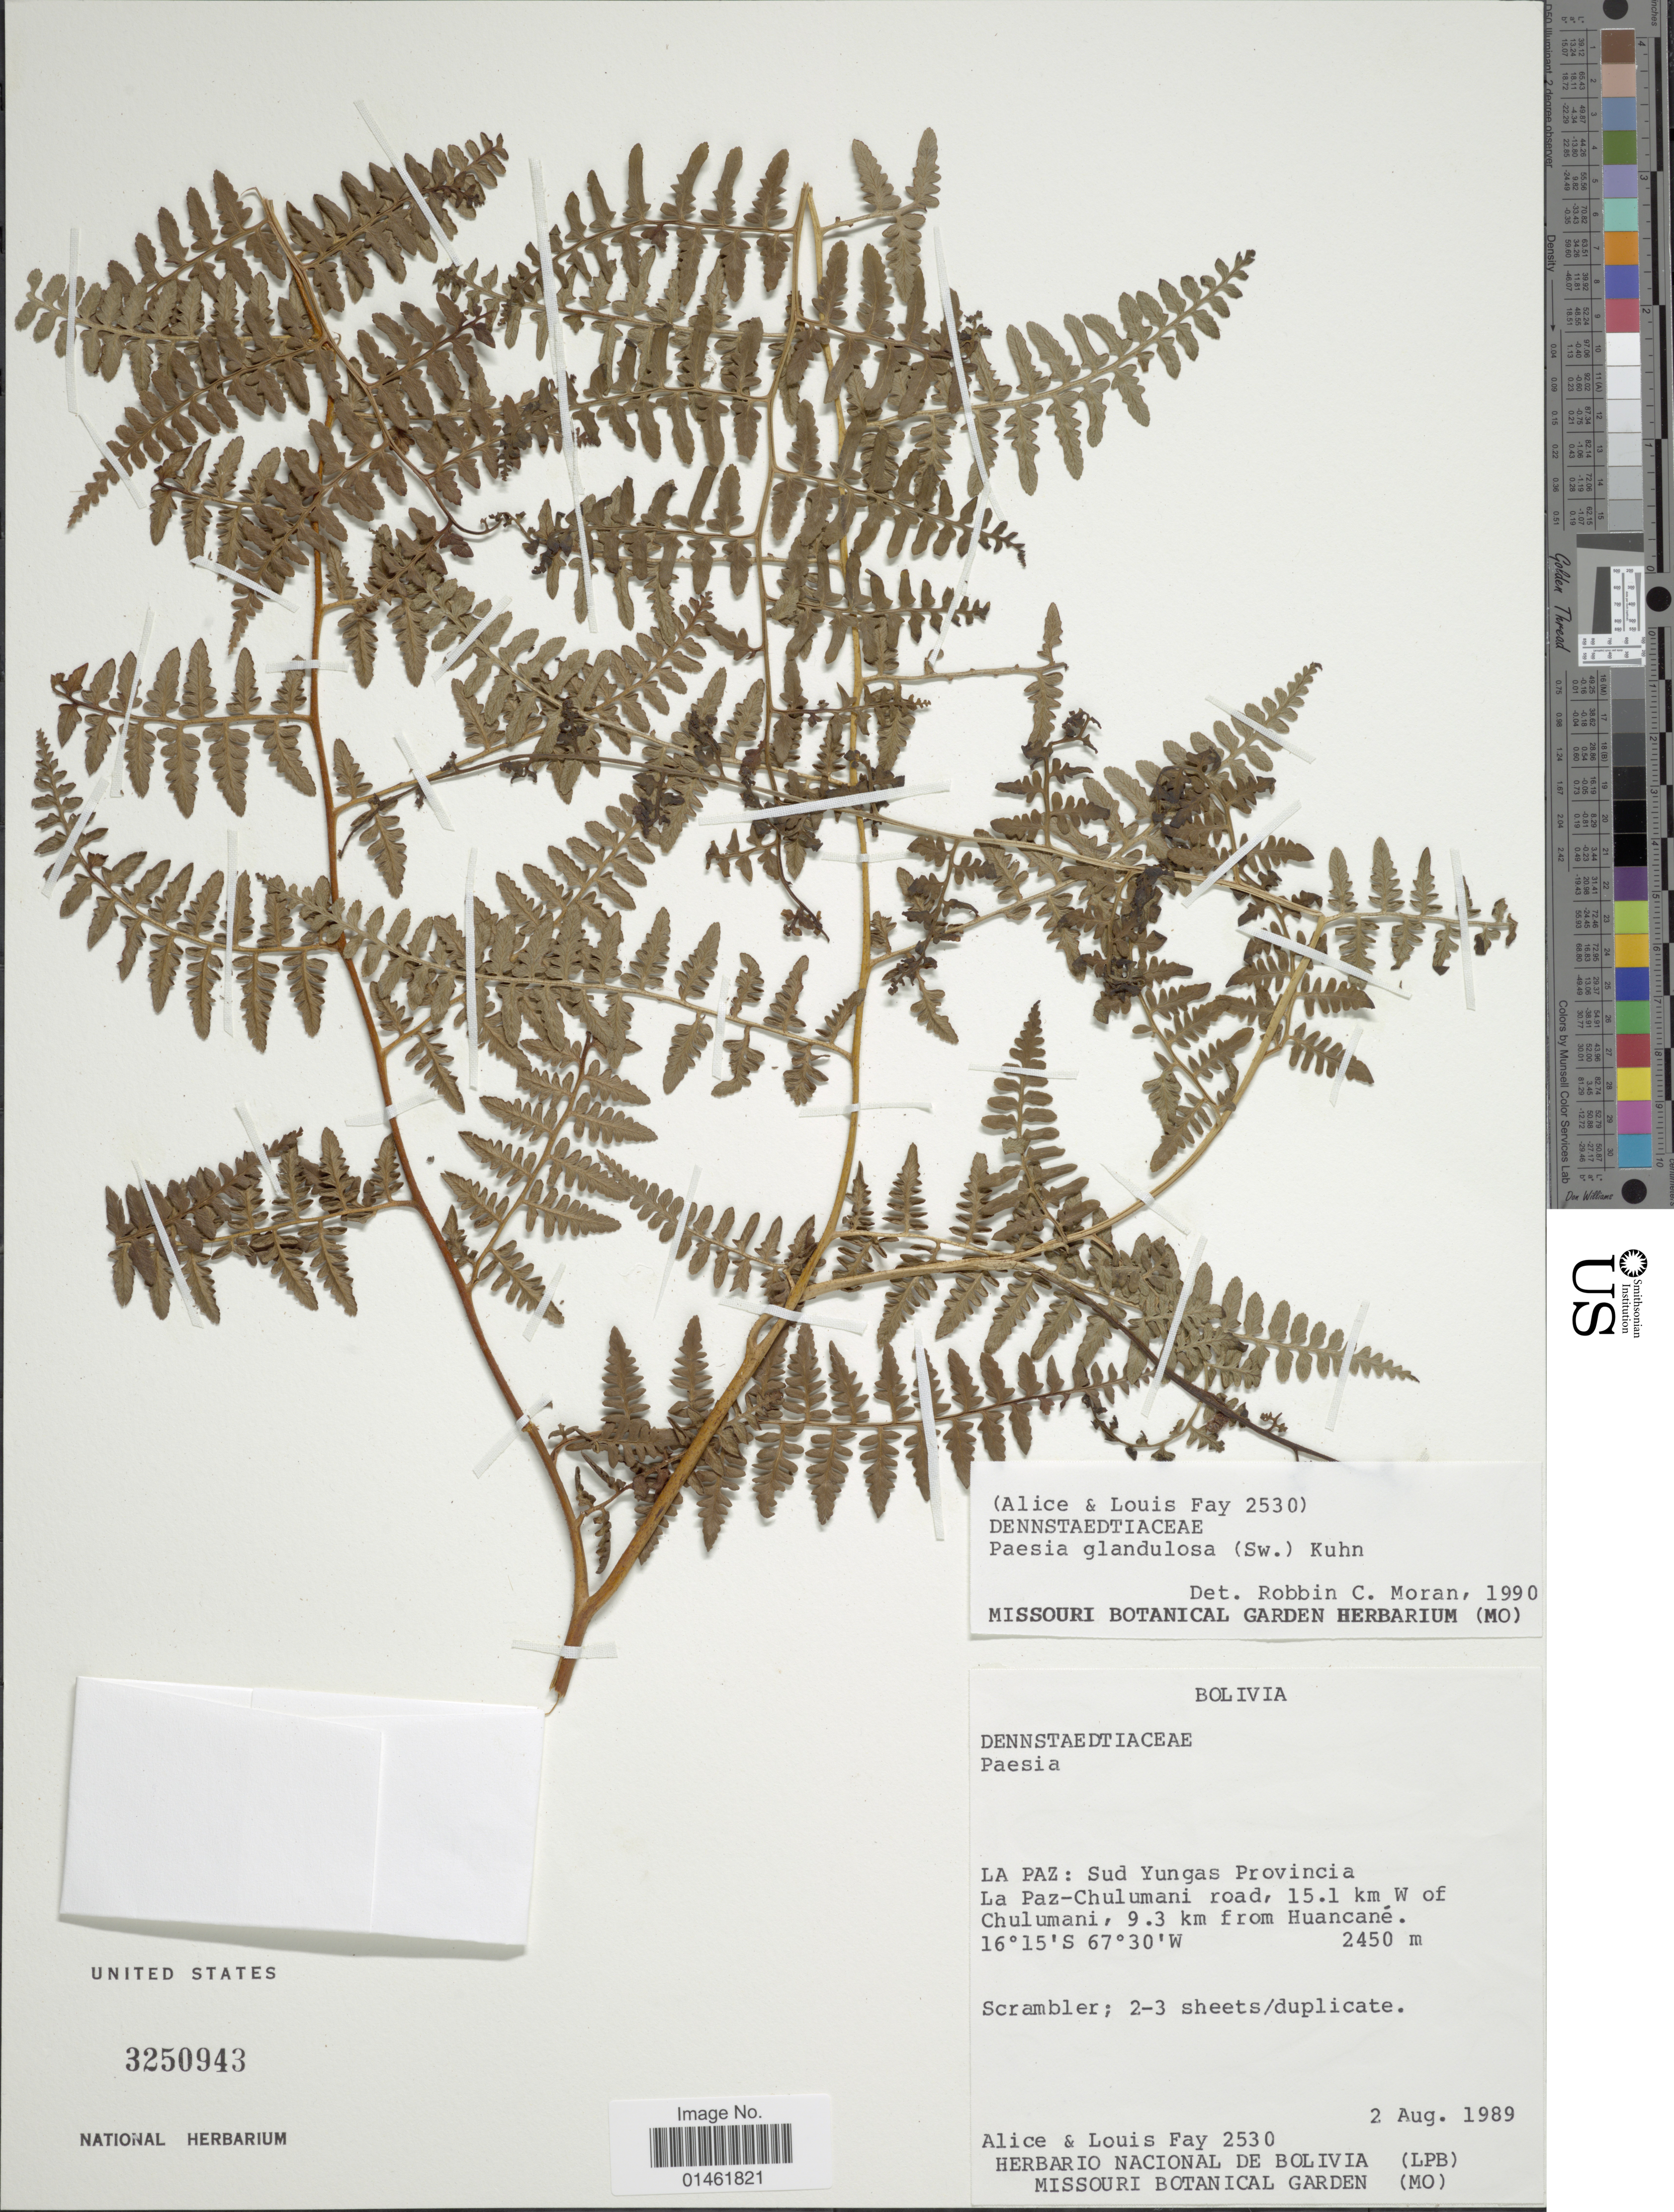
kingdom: Plantae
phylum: Tracheophyta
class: Polypodiopsida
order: Polypodiales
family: Dennstaedtiaceae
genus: Paesia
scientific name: Paesia glandulosa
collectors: A. Fay & L. Fay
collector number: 2530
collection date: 1989-08-02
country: Bolivia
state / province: La Paz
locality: La Paz: Sud Yungas Provincia, La Paz-Chulumani road, 15.1 km W of Chulumani, 9.3 km from Huancané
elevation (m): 2450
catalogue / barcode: US 3250943